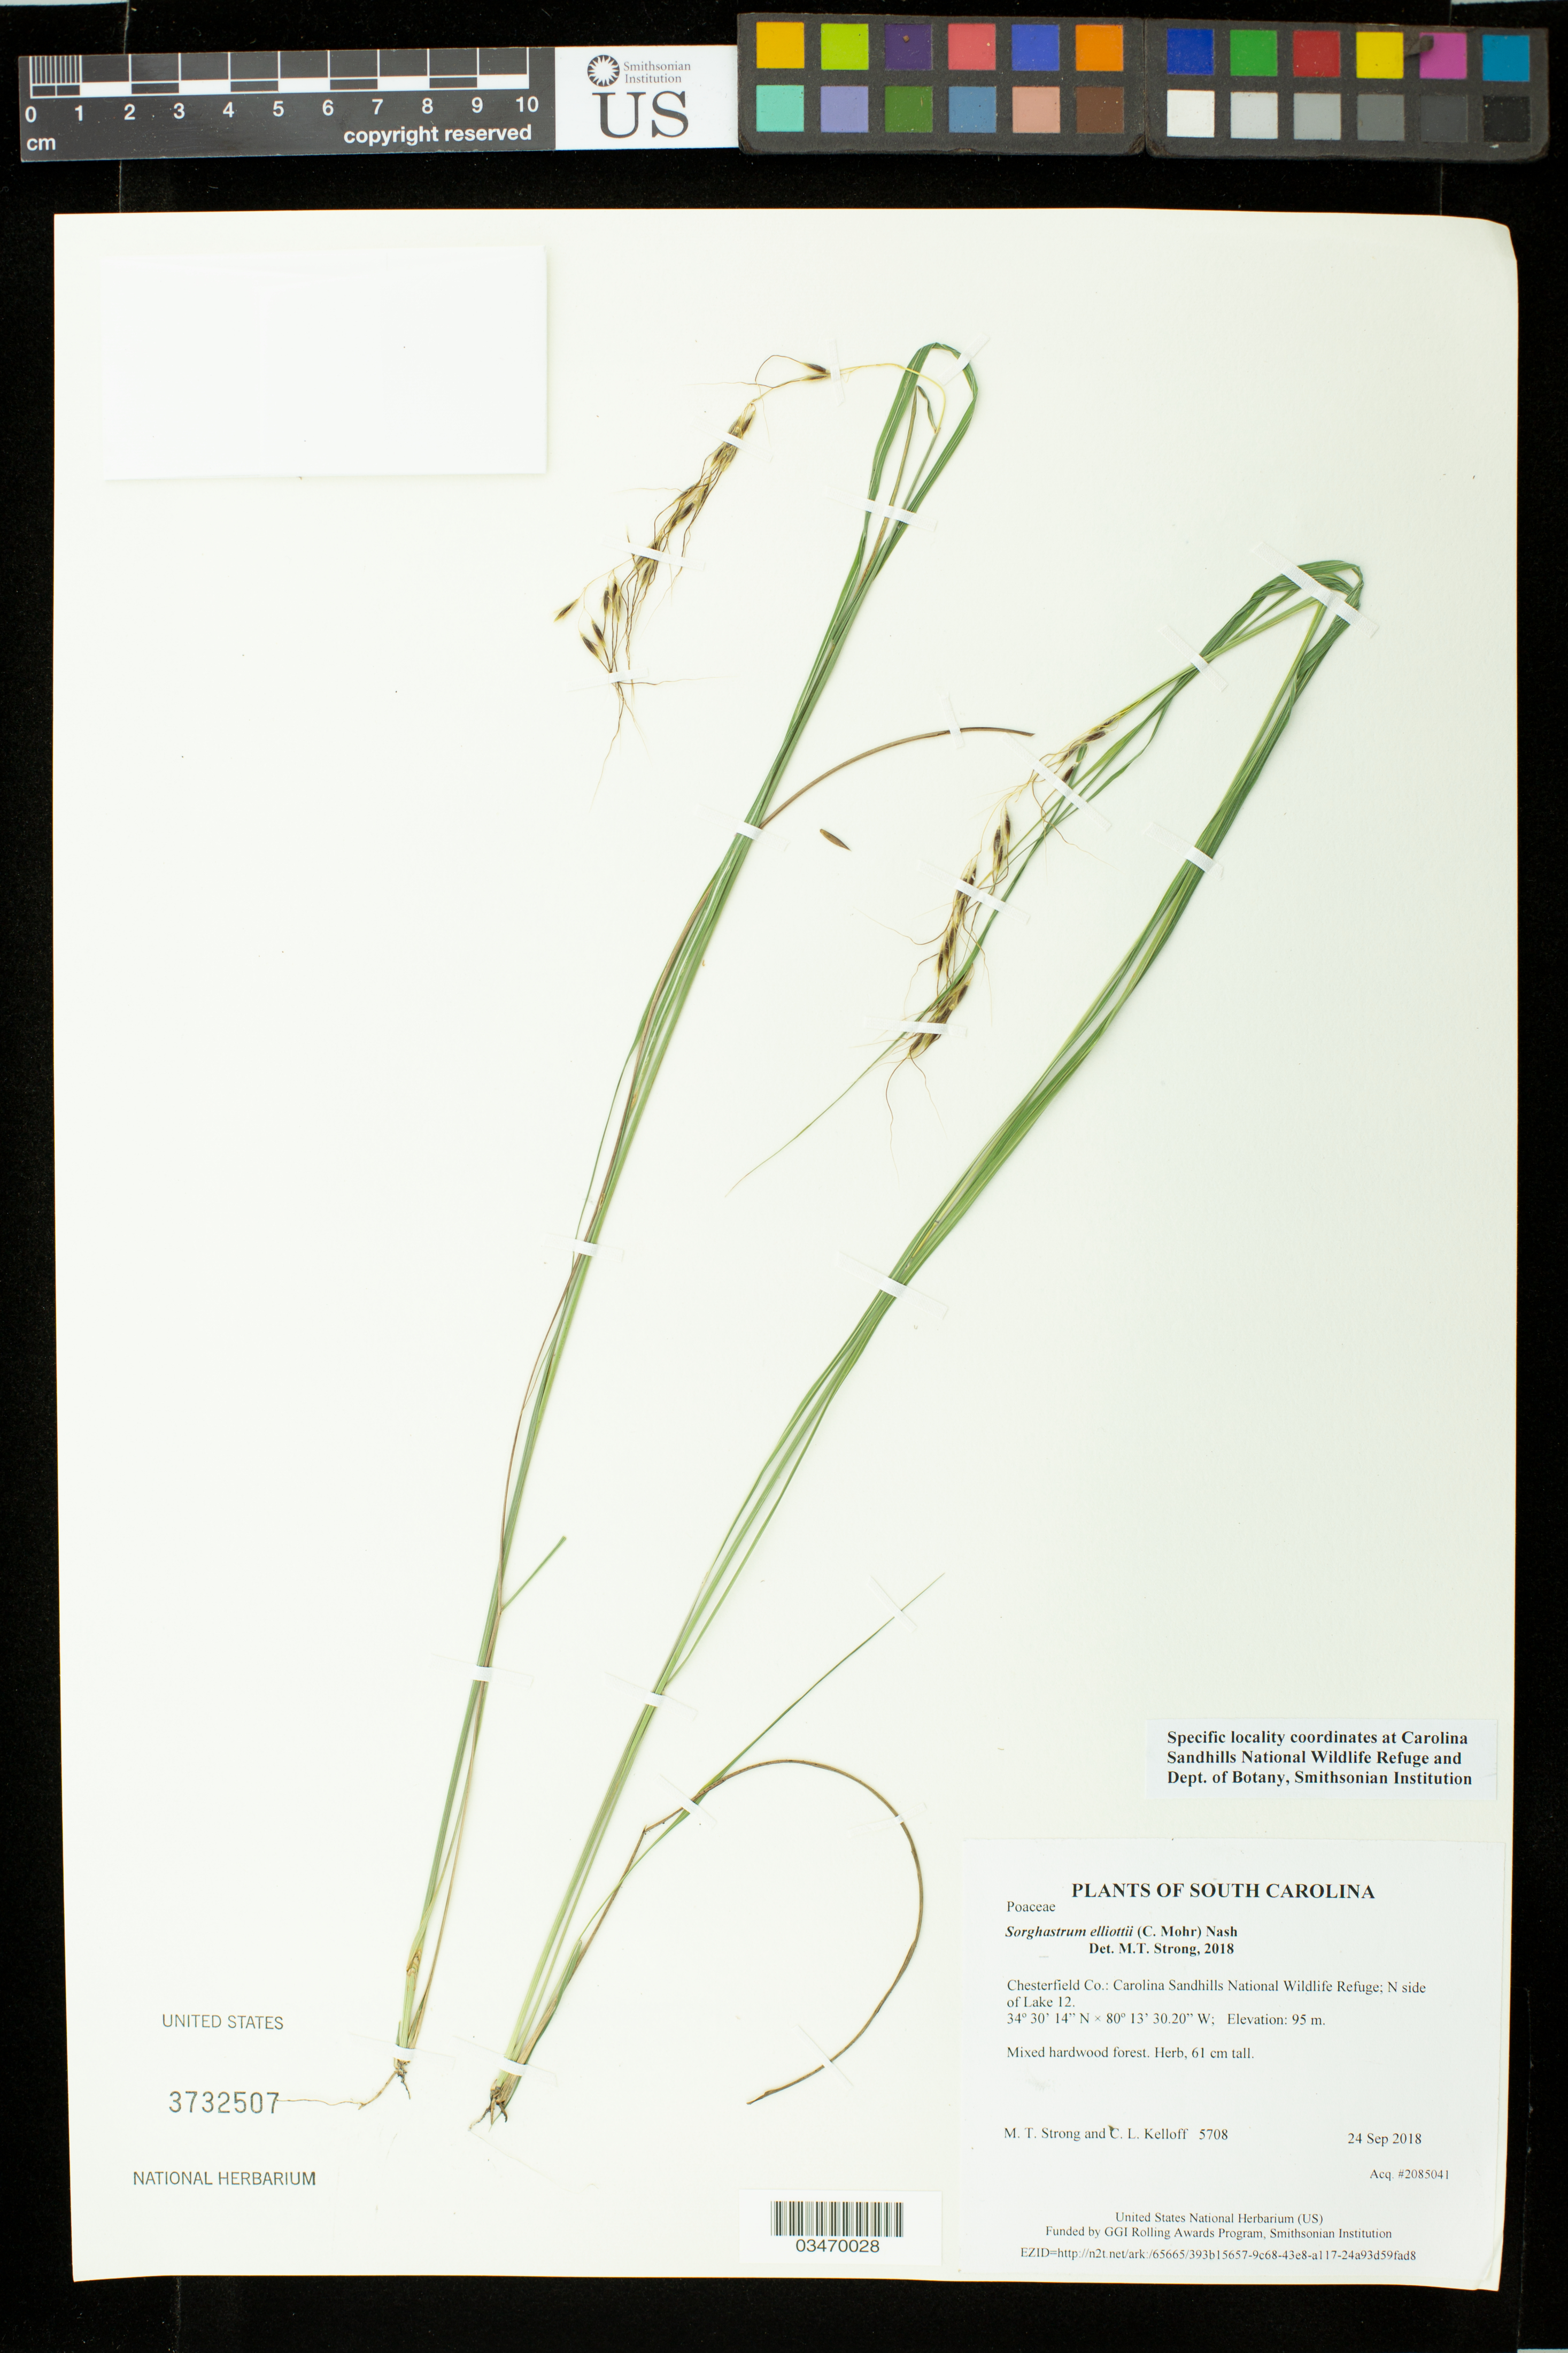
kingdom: Plantae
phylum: Tracheophyta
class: Liliopsida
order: Poales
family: Poaceae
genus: Sorghastrum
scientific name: Sorghastrum elliottii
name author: (C. Mohr) Nash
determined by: Strong, M. T., (US), Smithsonian Institution - National Museum of Natural History (UNITED STATES)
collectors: M. T. Strong & C. L. Kelloff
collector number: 5708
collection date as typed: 24 Sep 2018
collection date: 2018-09-24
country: United States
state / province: South Carolina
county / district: Chesterfield Co.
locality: Carolina Sandhills National Wildlife Refuge; along shallow margins of Lake 12, N side of lake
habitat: Mixed hardwood forest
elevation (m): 95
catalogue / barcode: US 3732507